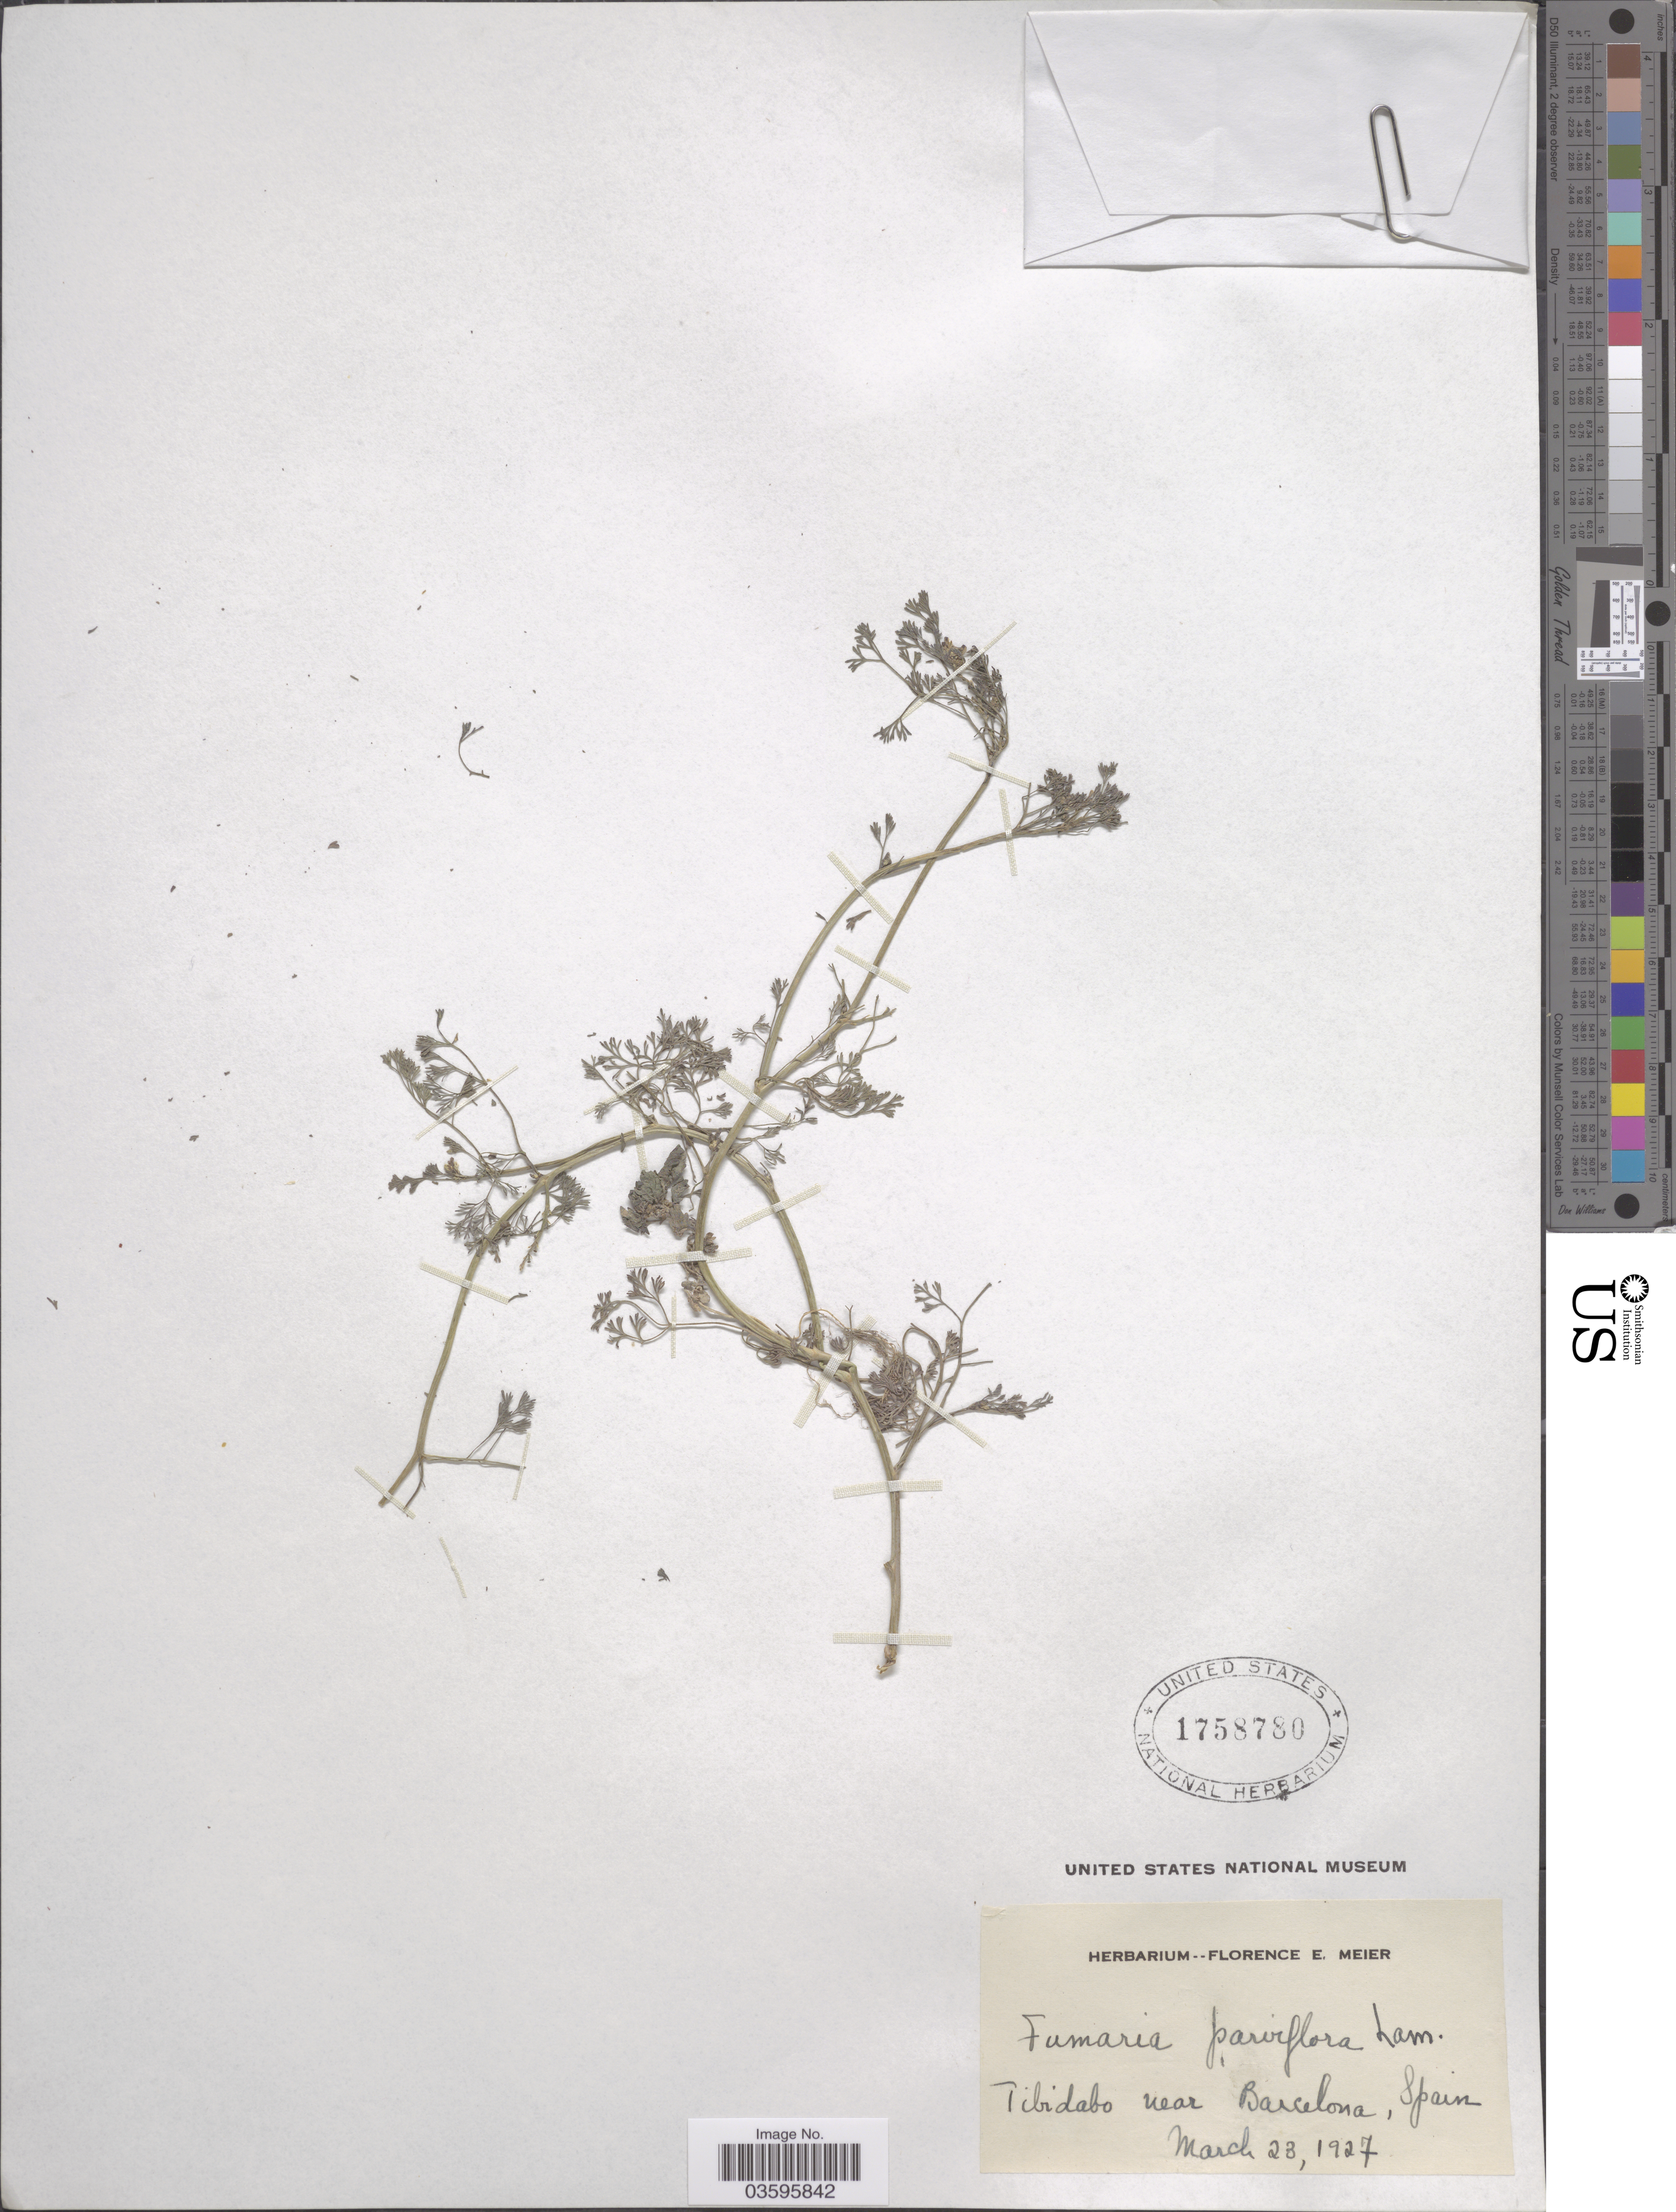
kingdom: Plantae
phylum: Tracheophyta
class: Magnoliopsida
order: Ranunculales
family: Papaveraceae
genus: Fumaria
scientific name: Fumaria parviflora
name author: Lam.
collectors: ex herb. Florence E. Meier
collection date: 1927-03-23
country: Spain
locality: Tibidabo near Barcelona.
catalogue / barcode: US 1758780